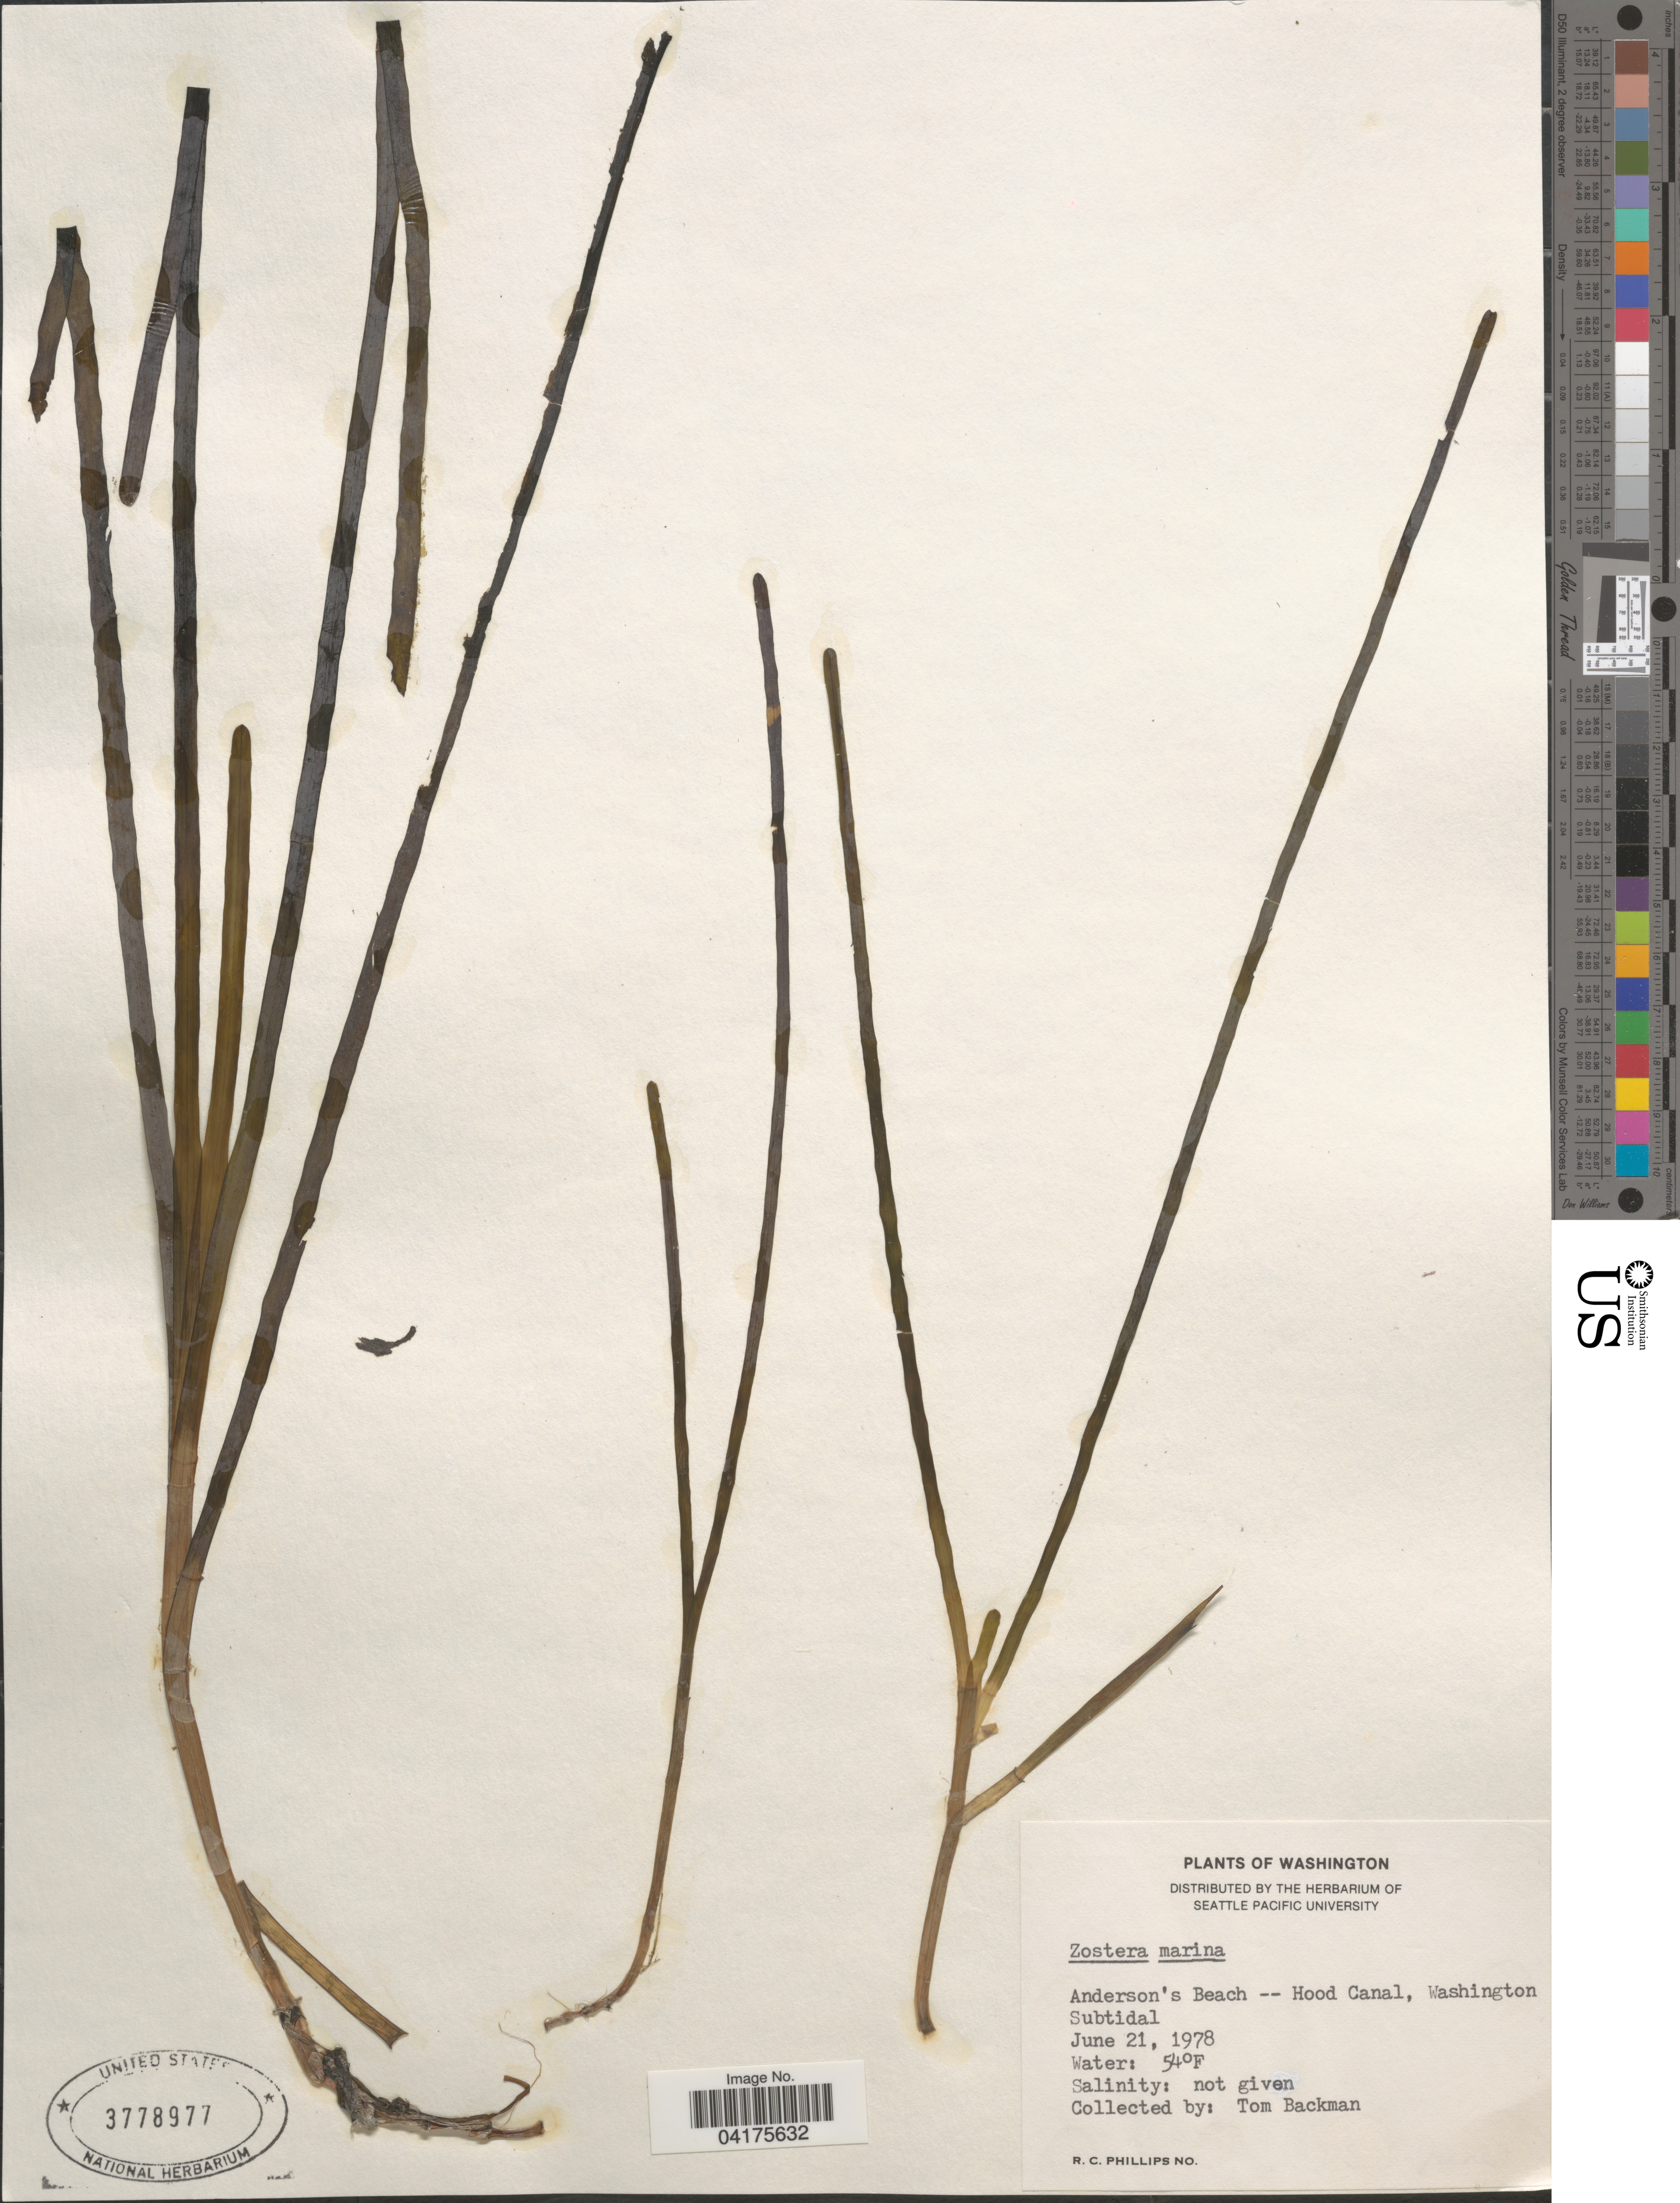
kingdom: Plantae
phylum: Tracheophyta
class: Liliopsida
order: Alismatales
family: Zosteraceae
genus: Zostera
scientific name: Zostera marina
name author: L.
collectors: T. Backman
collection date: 1978-06-21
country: United States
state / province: Washington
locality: Anderson's Beach -- Hood Canal.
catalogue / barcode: US 3778977